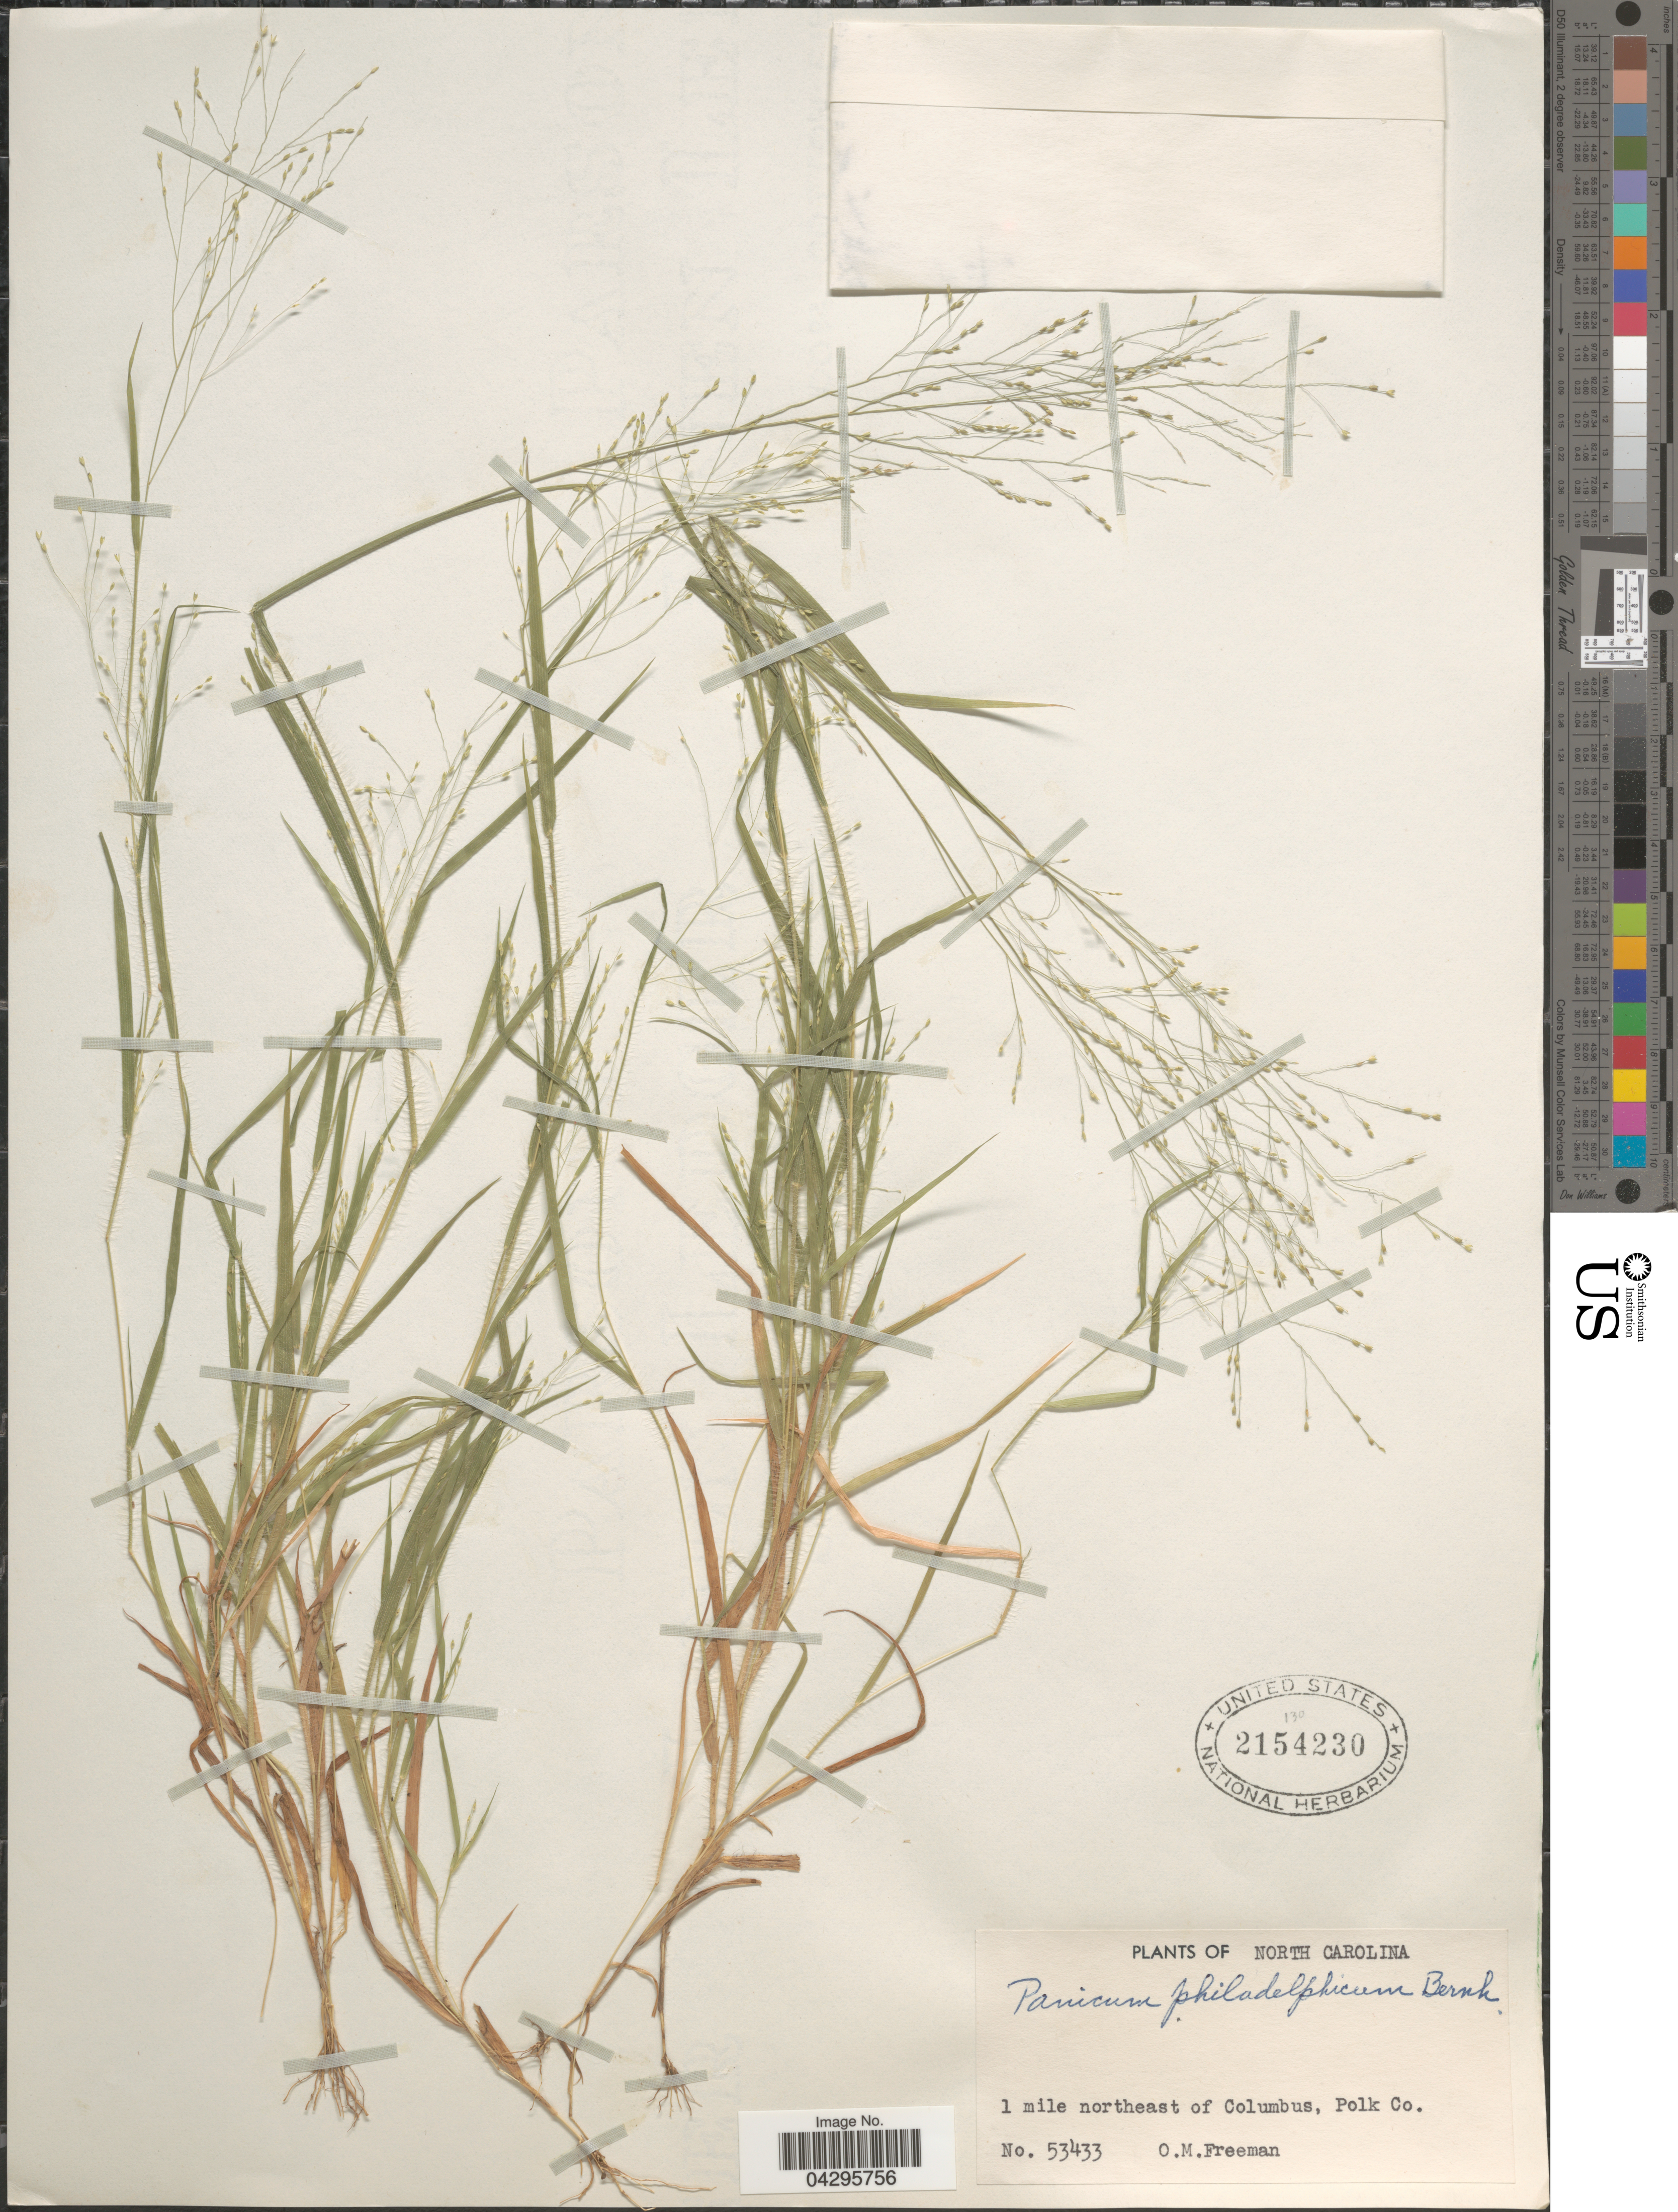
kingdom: Plantae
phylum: Tracheophyta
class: Liliopsida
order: Poales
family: Poaceae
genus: Panicum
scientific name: Panicum philadelphicum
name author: Bernh. ex Trin.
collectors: O. Freeman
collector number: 53433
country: United States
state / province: North Carolina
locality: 1 mile northeast of Columbus, Polk Co.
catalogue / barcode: US 2154230